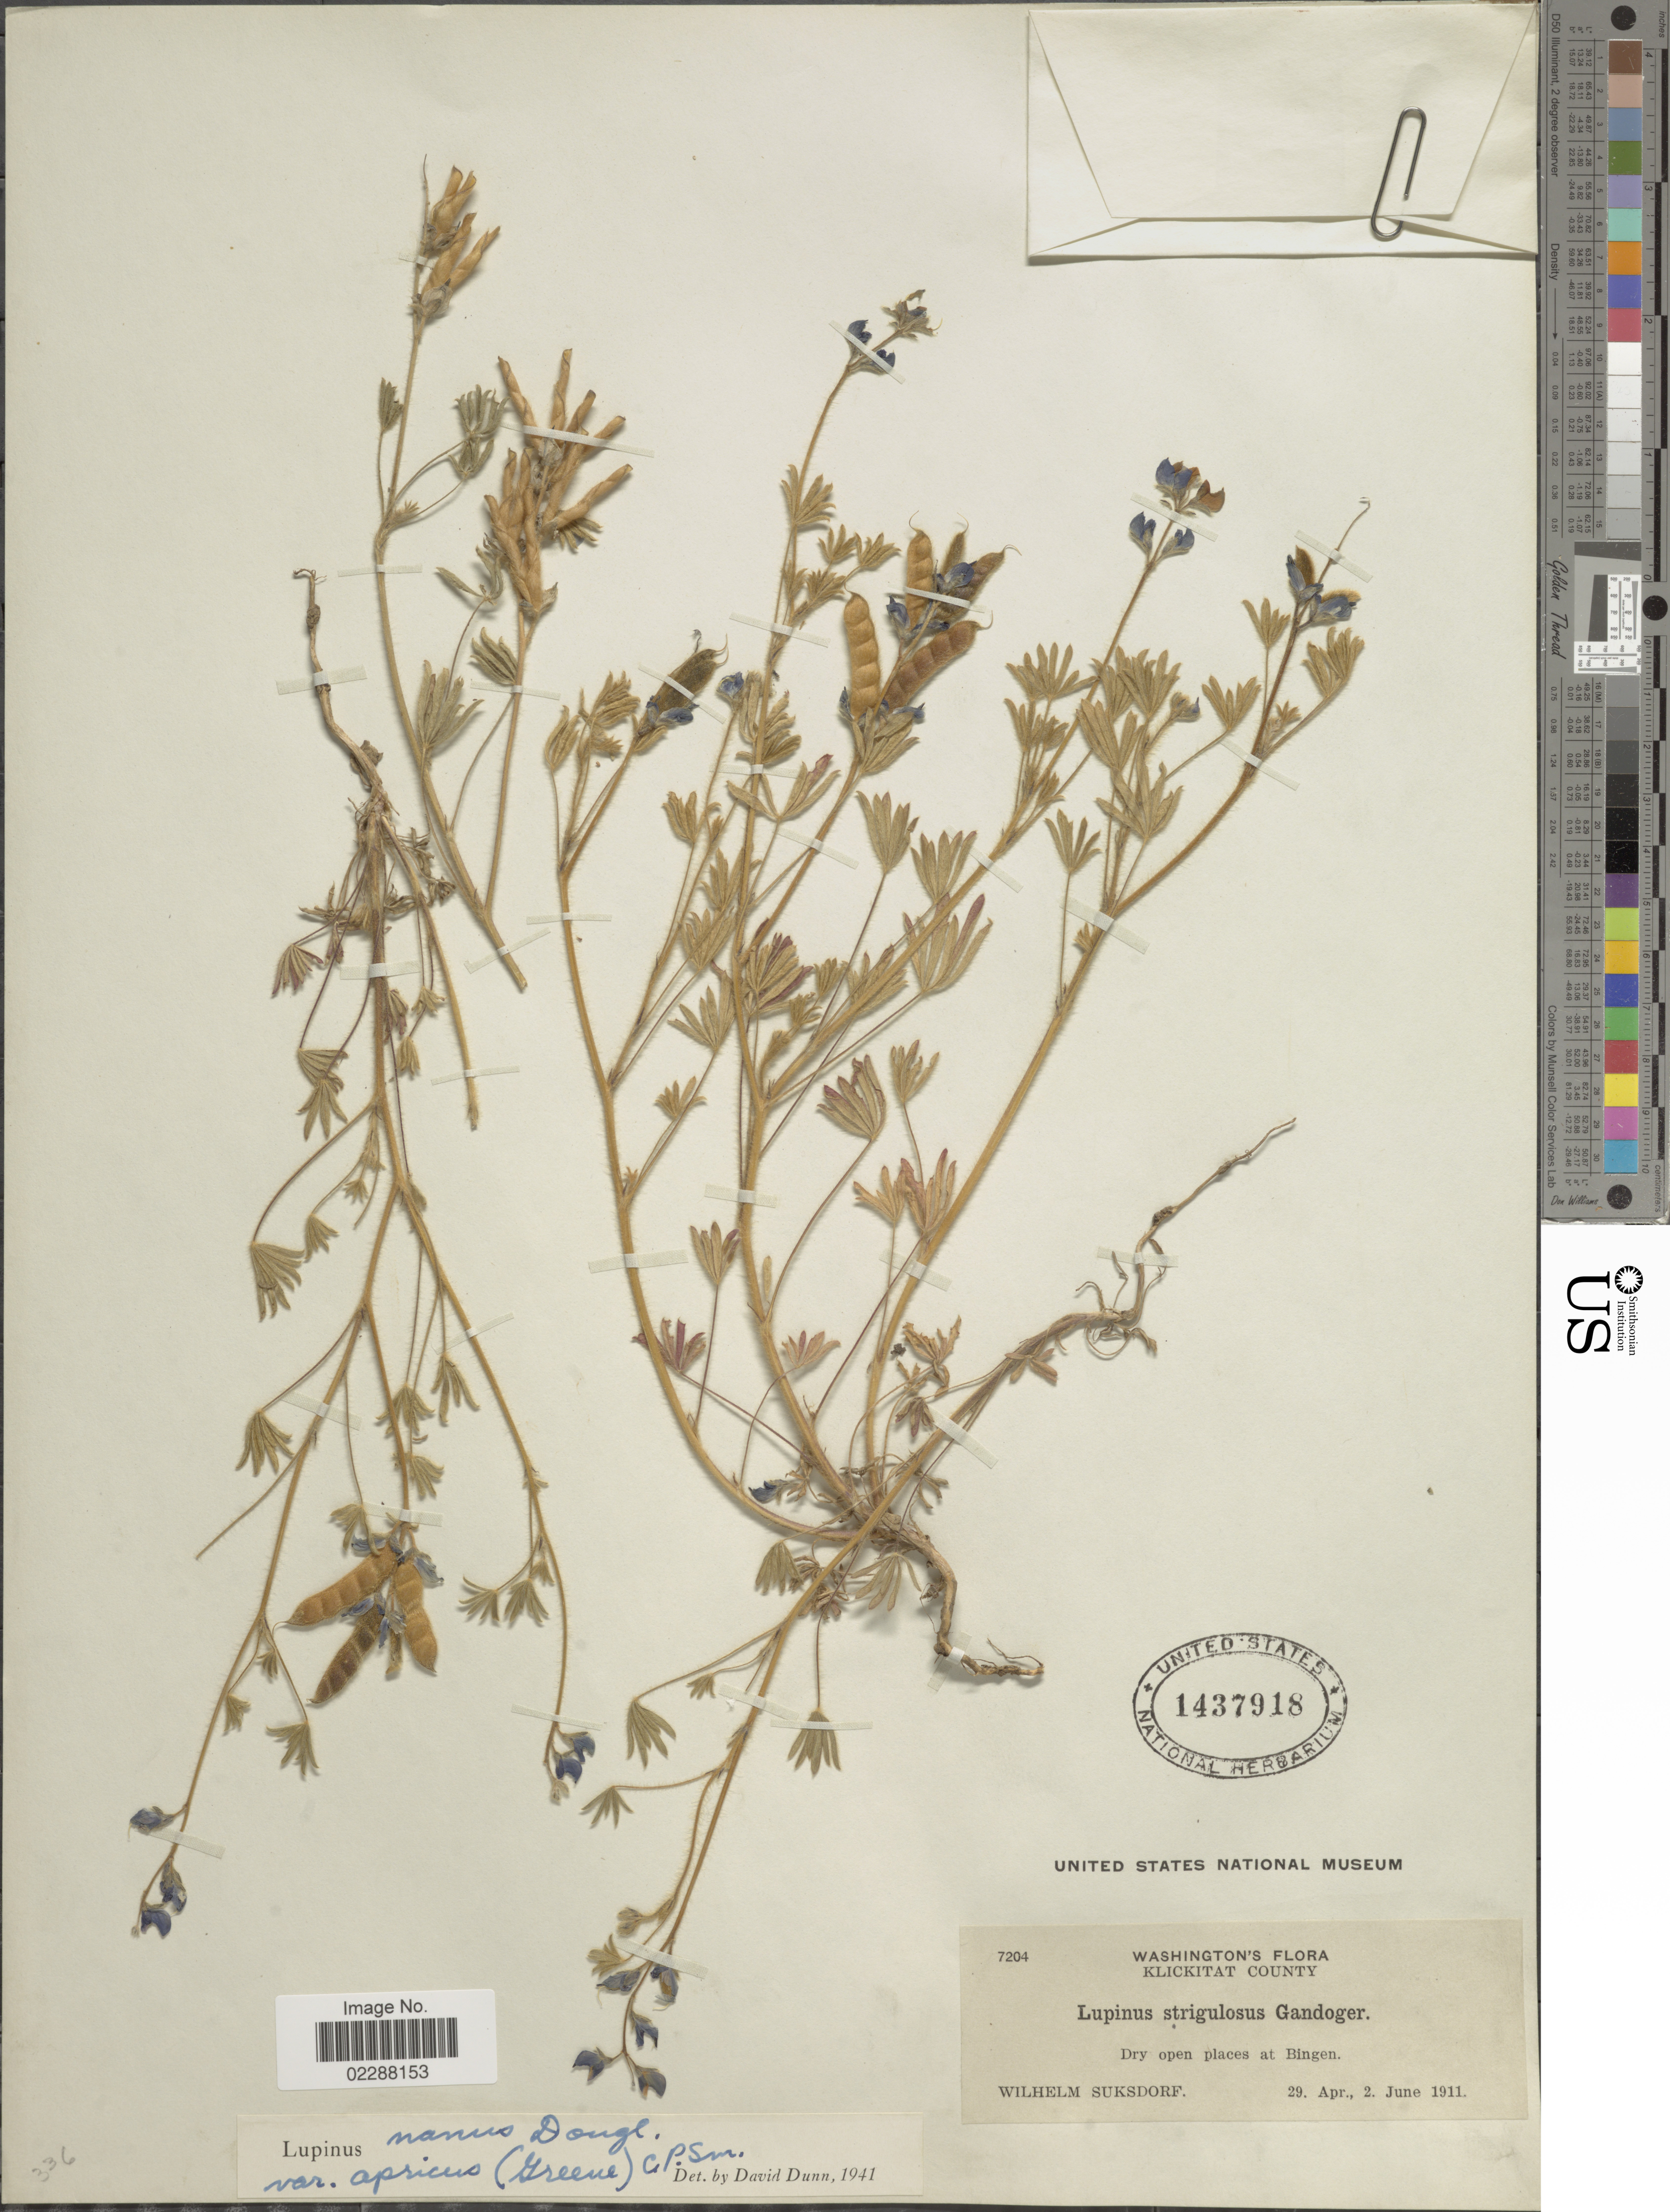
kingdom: Plantae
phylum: Tracheophyta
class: Magnoliopsida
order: Fabales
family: Fabaceae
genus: Lupinus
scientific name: Lupinus vallicola subsp. apricus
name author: (Greene) D.B. Dunn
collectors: W. N. Suksdorf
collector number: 7204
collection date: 1911-04-29/1911-06-02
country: United States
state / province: Washington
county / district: Klickitat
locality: Washington, Klickitat County, Dry open places at Bingen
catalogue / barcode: US 1437918